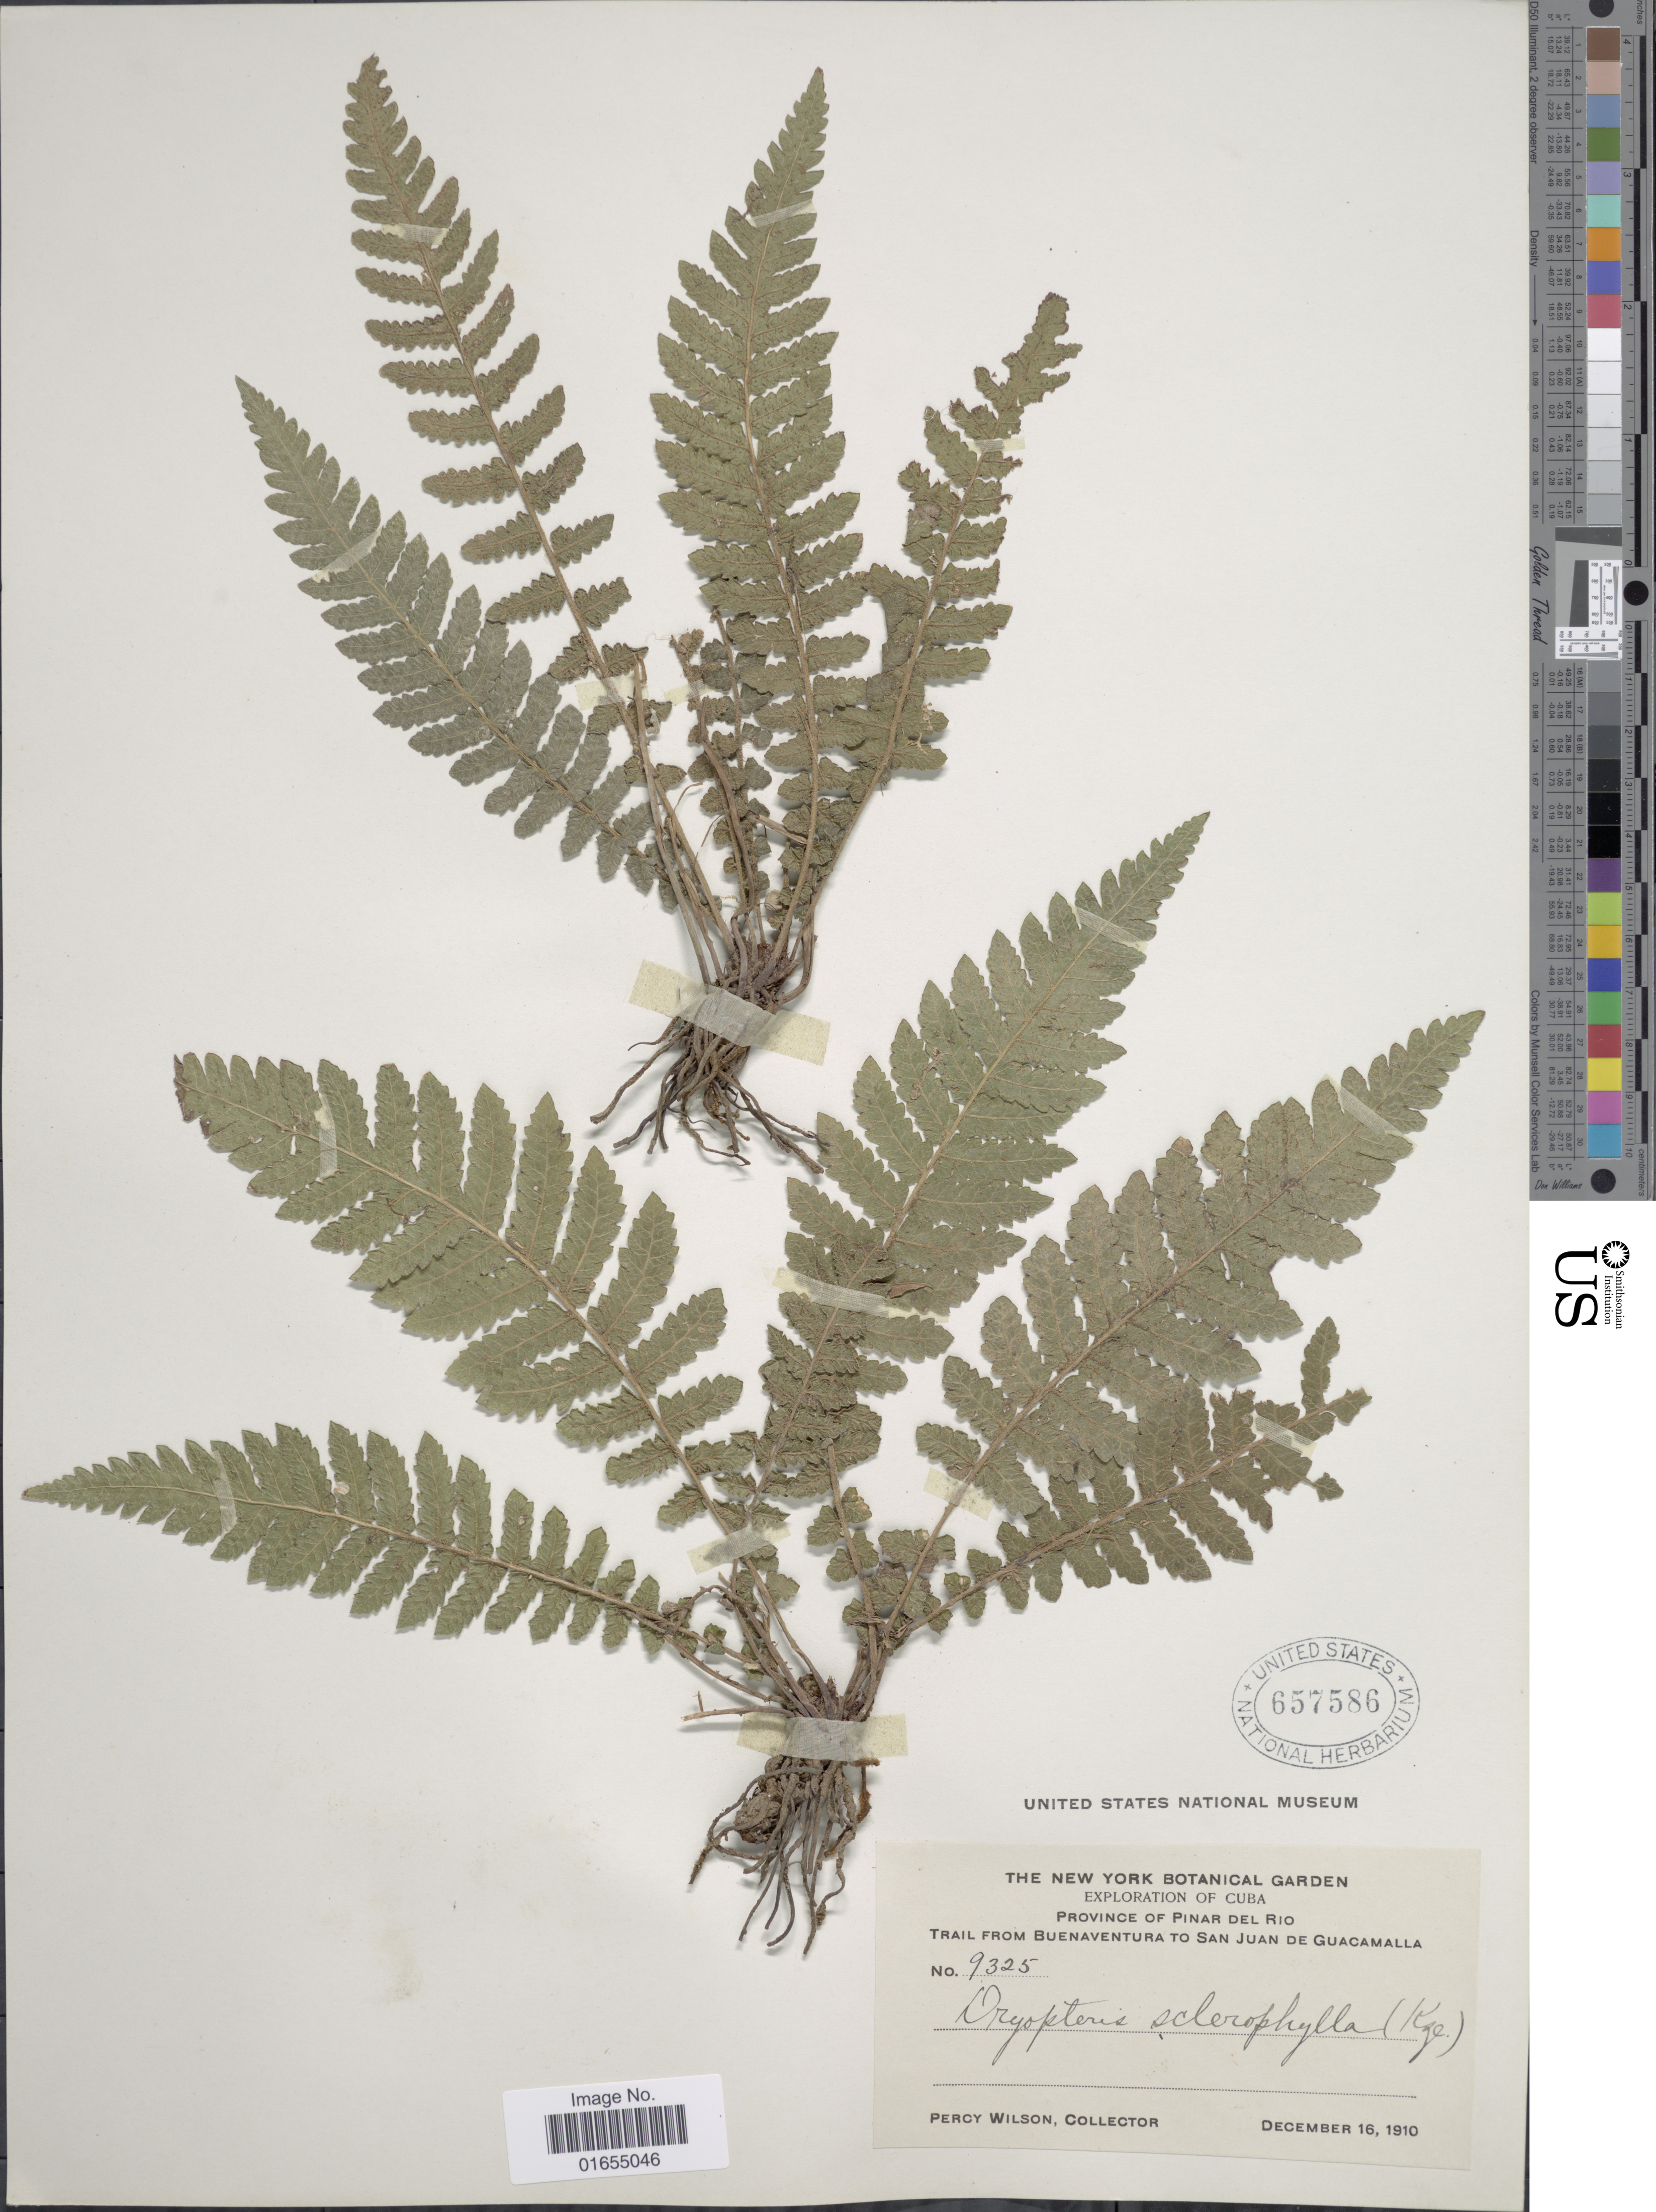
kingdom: Plantae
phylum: Tracheophyta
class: Polypodiopsida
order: Polypodiales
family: Thelypteridaceae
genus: Goniopteris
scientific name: Goniopteris sclerophylla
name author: (Poepp.) C.V. Morton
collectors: P. Wilson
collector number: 9325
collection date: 1910-12-06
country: Cuba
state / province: Pinar del Río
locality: Trail from Buenventura to San Juan de Guacamalla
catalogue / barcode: US 657586